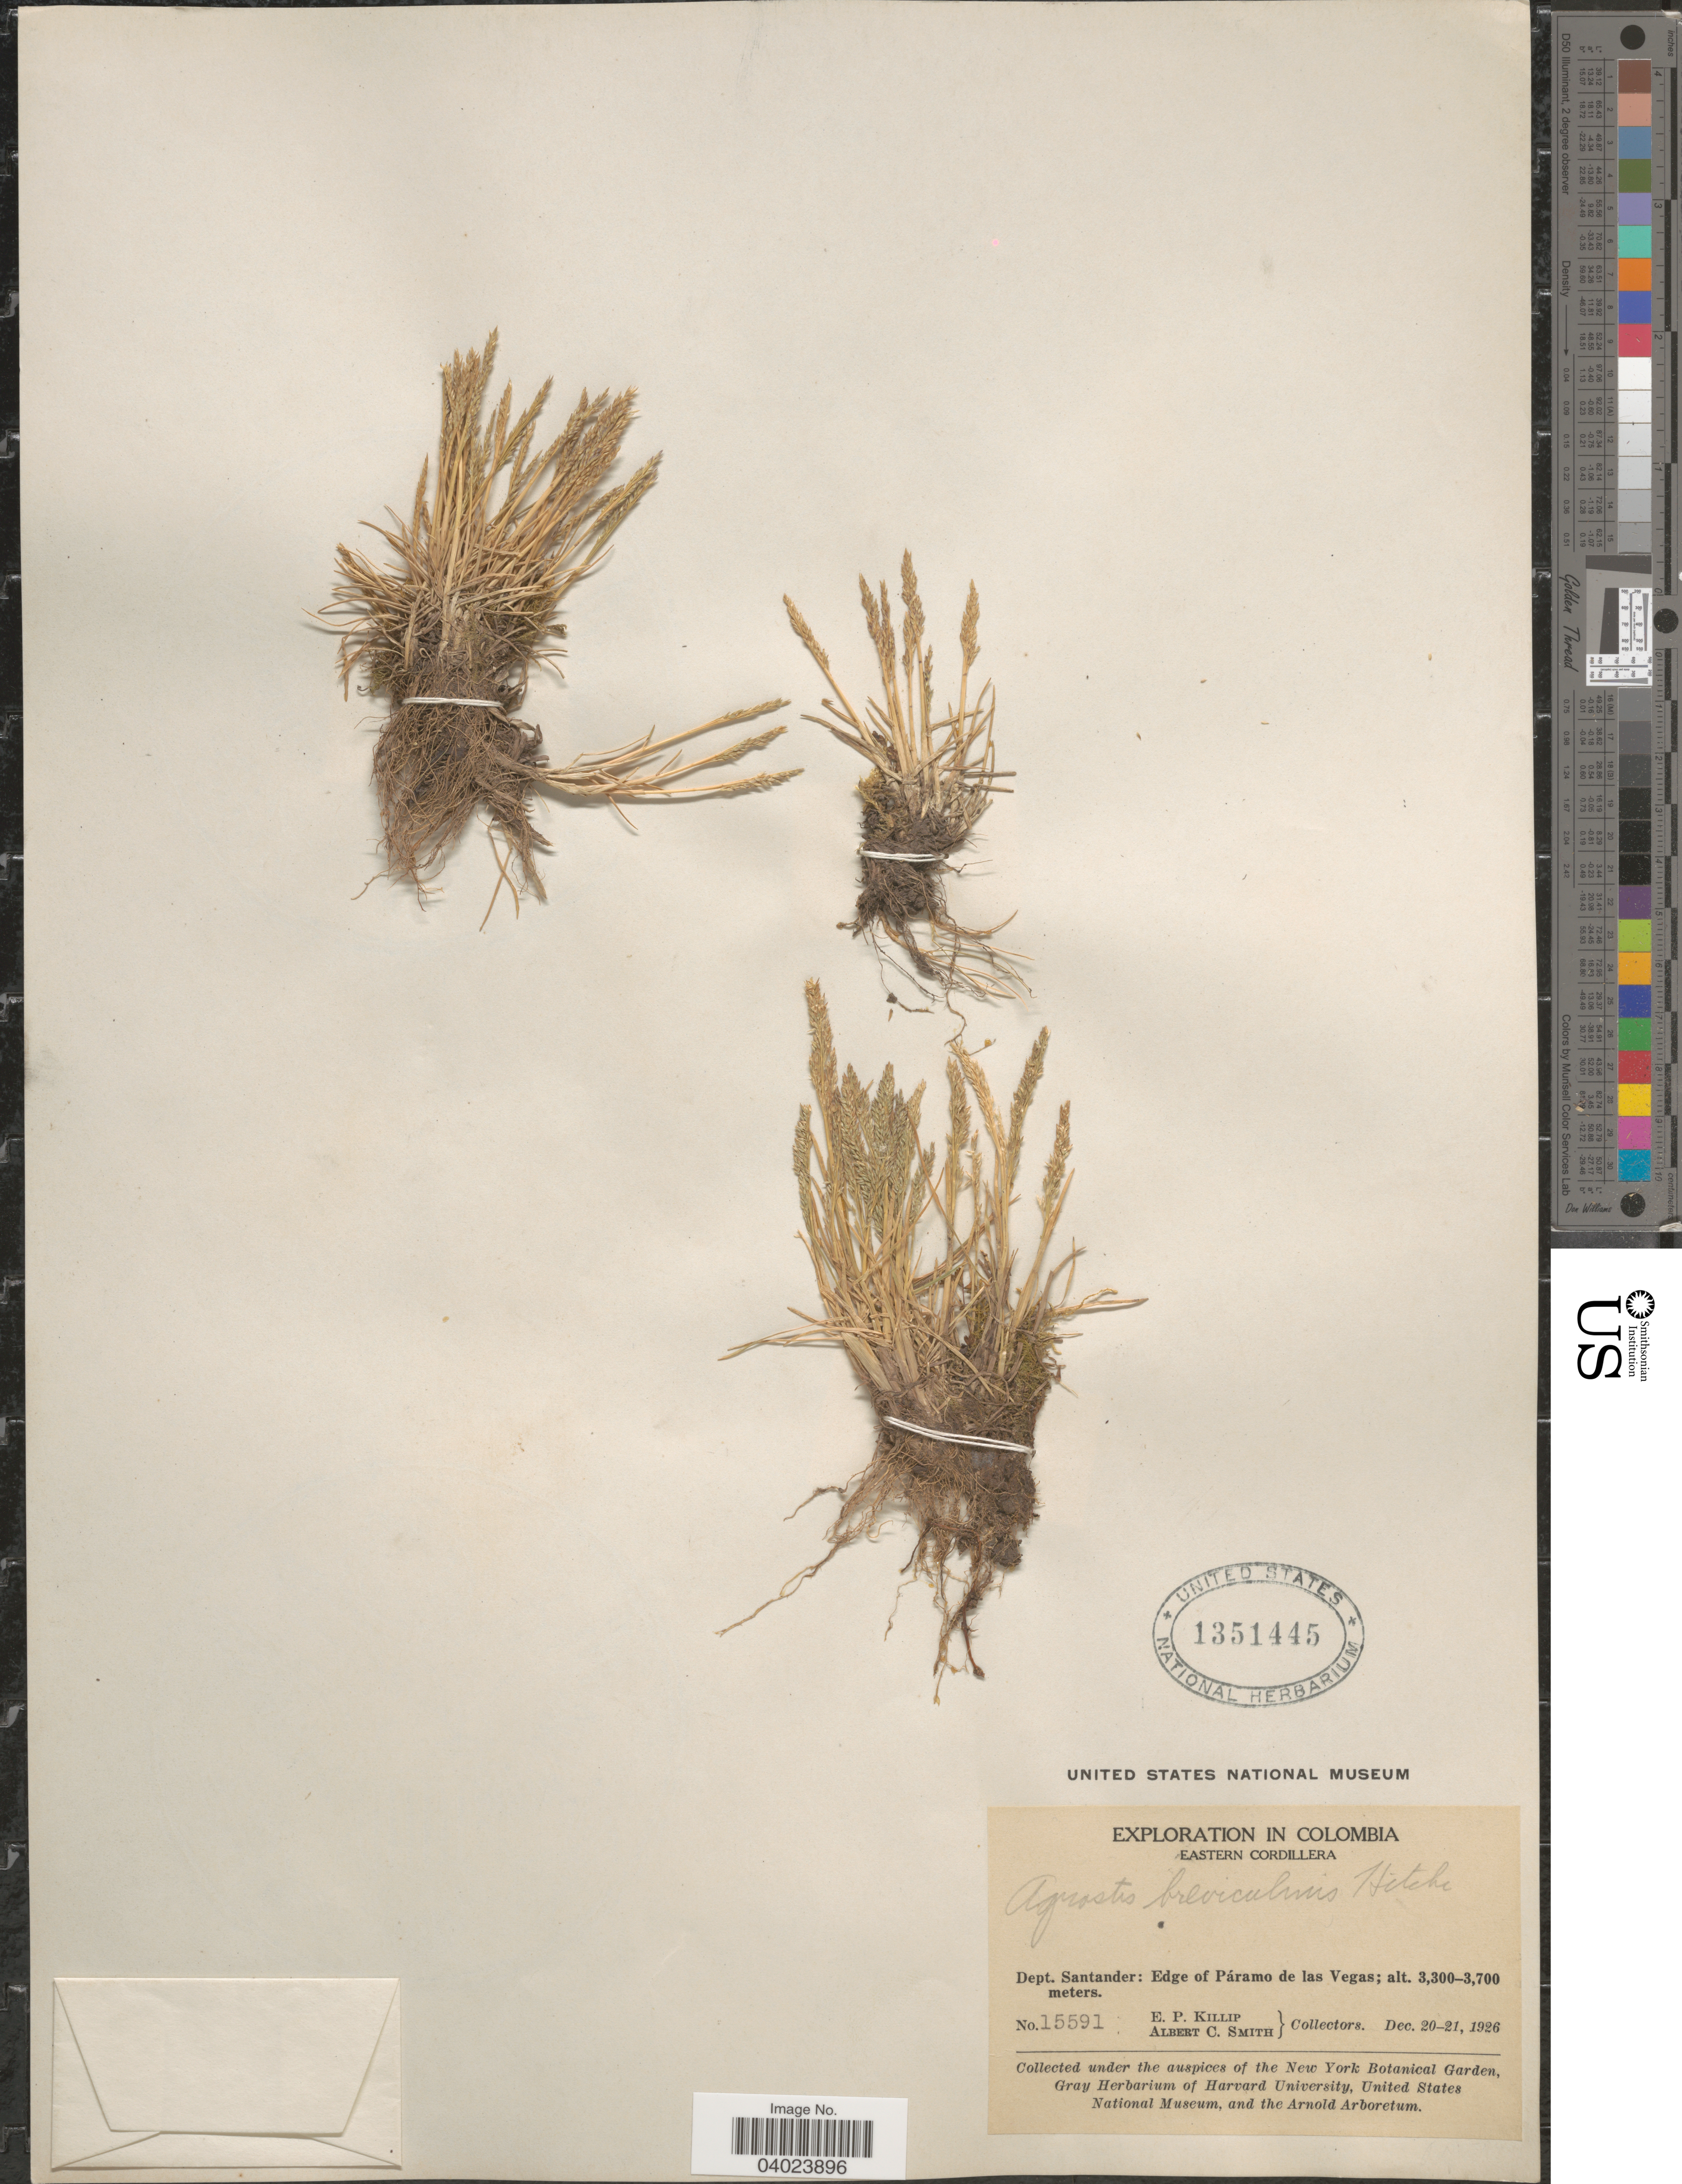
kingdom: Plantae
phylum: Tracheophyta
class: Liliopsida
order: Poales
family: Poaceae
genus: Agrostis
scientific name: Agrostis breviculmis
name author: Hitchc.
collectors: E. P. Killip & A. C. Smith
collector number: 15591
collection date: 1926-12-20/1926-12-21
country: Colombia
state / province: Santander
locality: Eastern Cordillera. Dept. Santander: Edge of Páramo de las Vegas.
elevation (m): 3300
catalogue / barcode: US 1351445